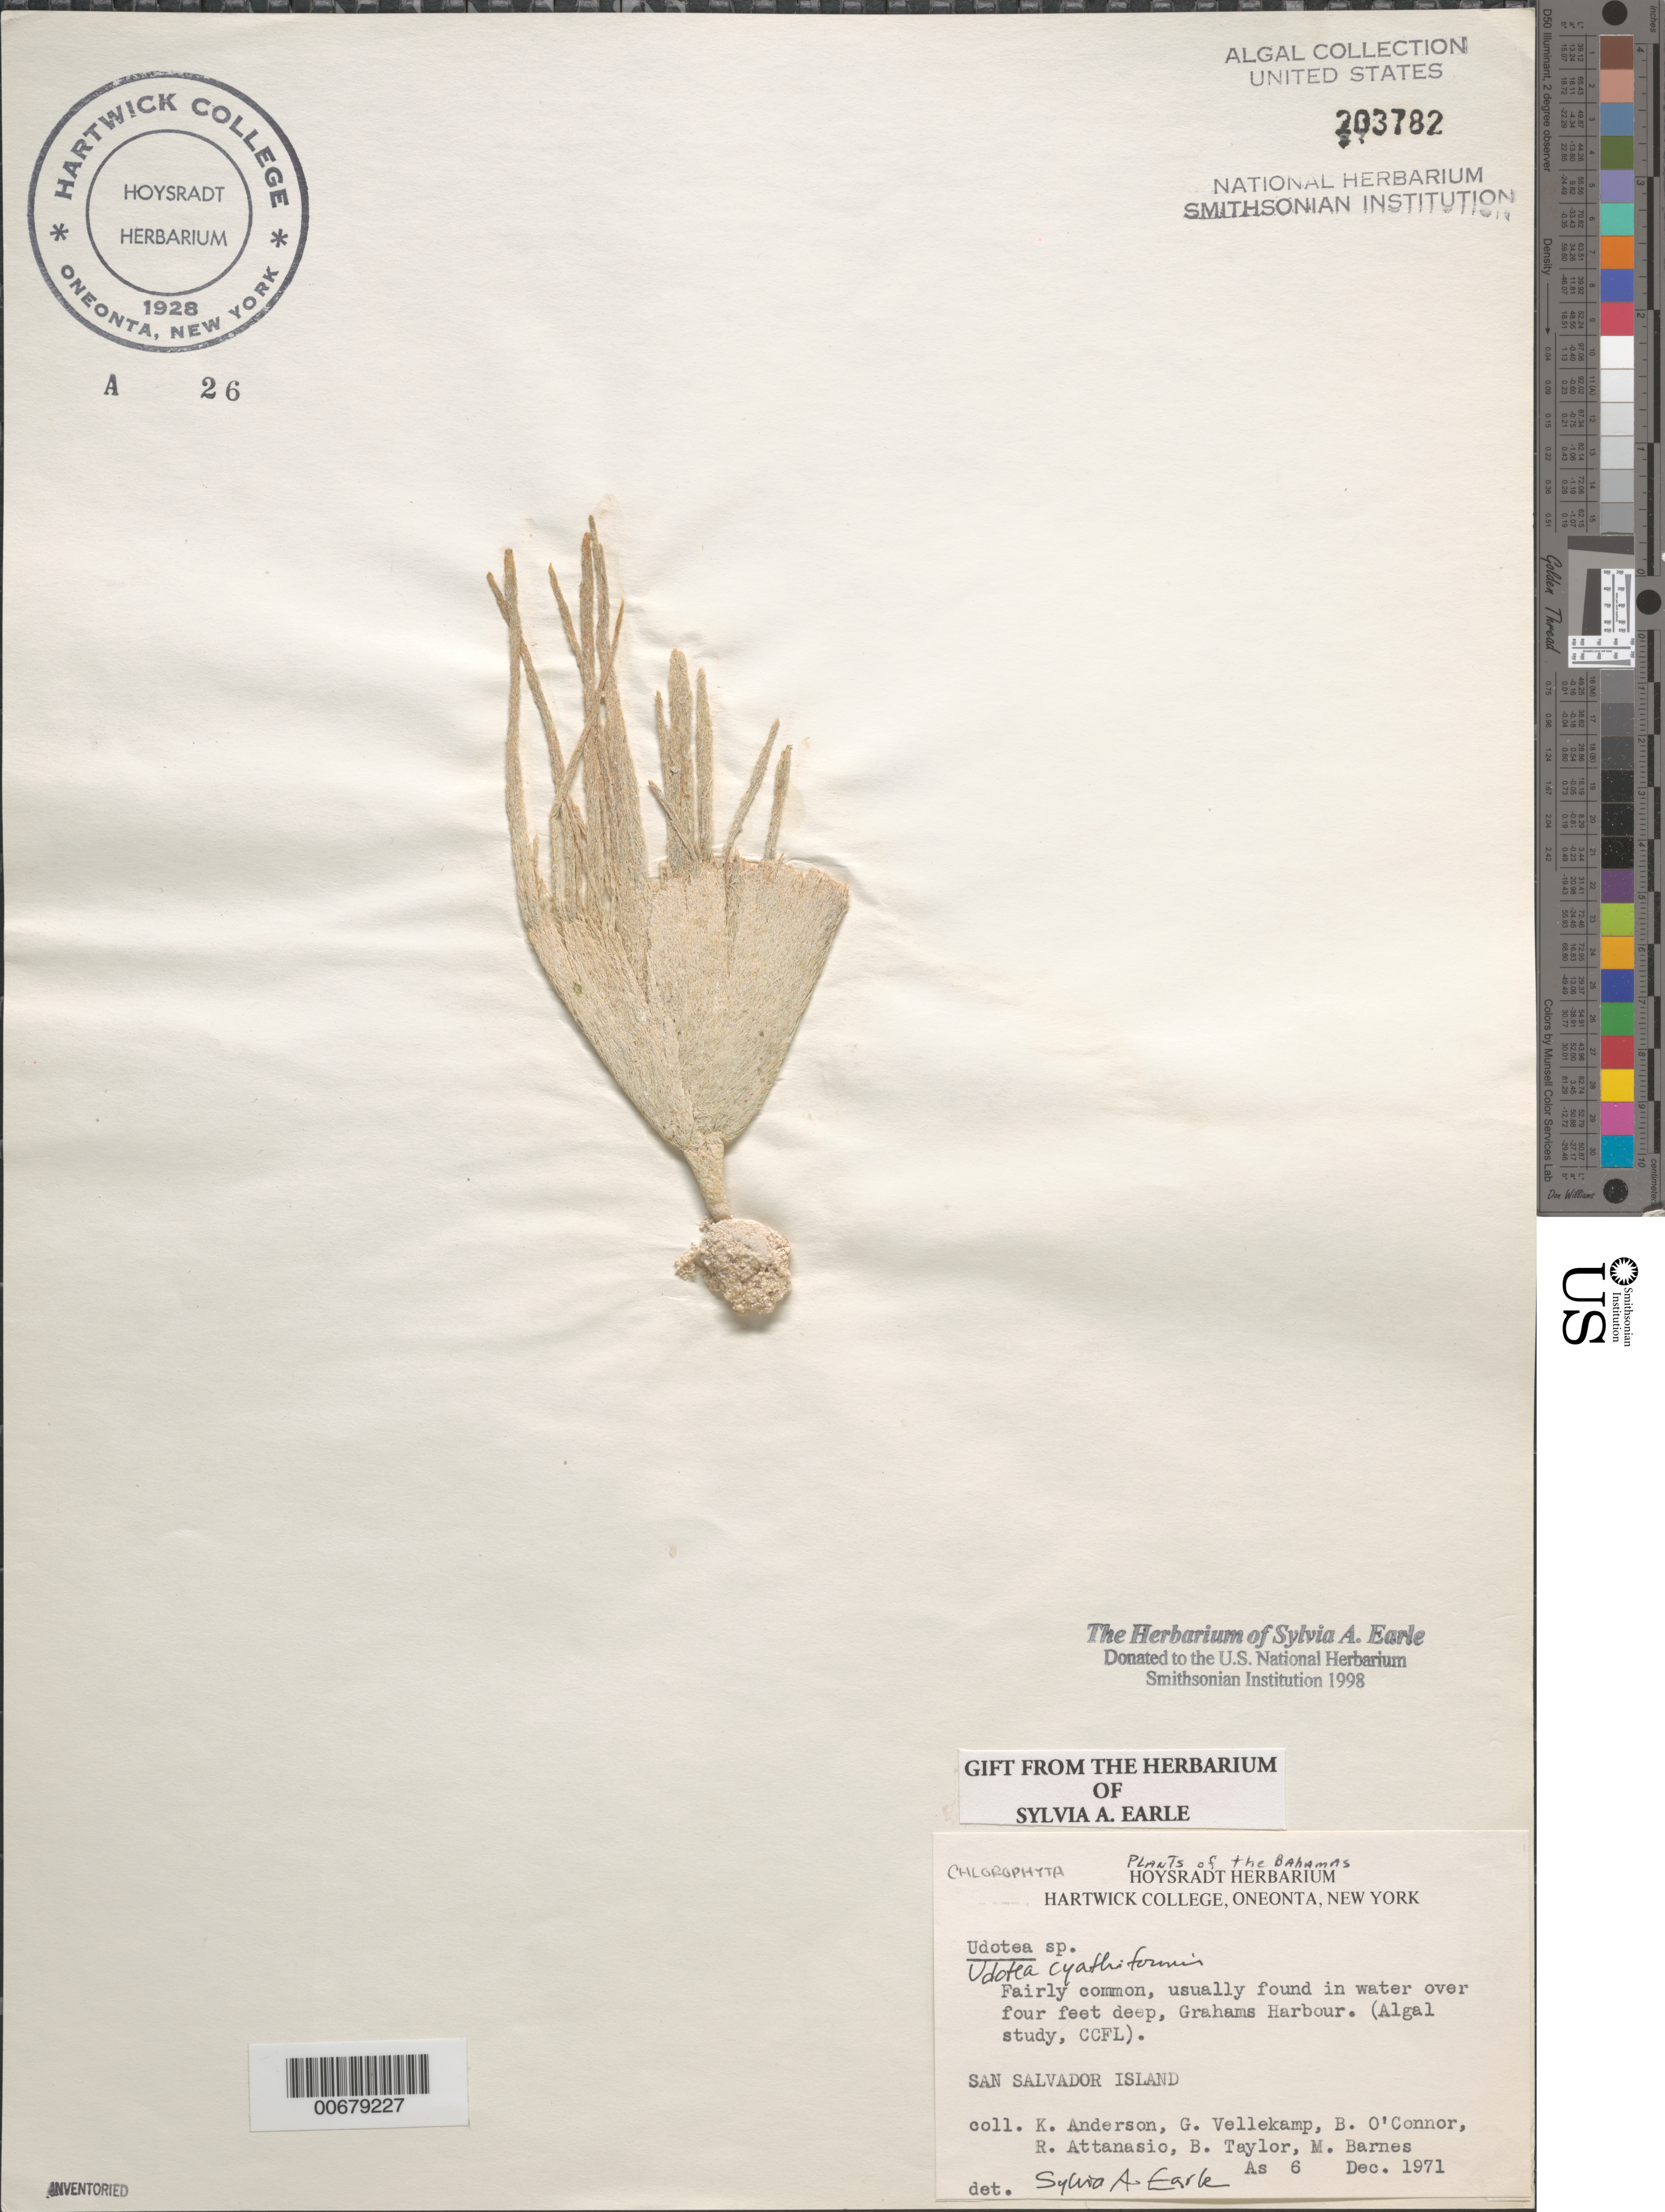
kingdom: Plantae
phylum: Chlorophyta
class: Ulvophyceae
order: Bryopsidales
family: Udoteaceae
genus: Udotea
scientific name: Udotea cyathiformis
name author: Decne.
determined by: Earle, S. A.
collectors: K. Anderson, G. Vellekamp, B. O'Connor, R. Attanasio, B. Taylor & M. Barnes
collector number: As 6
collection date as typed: Dec 1971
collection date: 1971-12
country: Bahamas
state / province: San Salvador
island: San Salvador Island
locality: Grahams Harbour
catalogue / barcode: US 203782